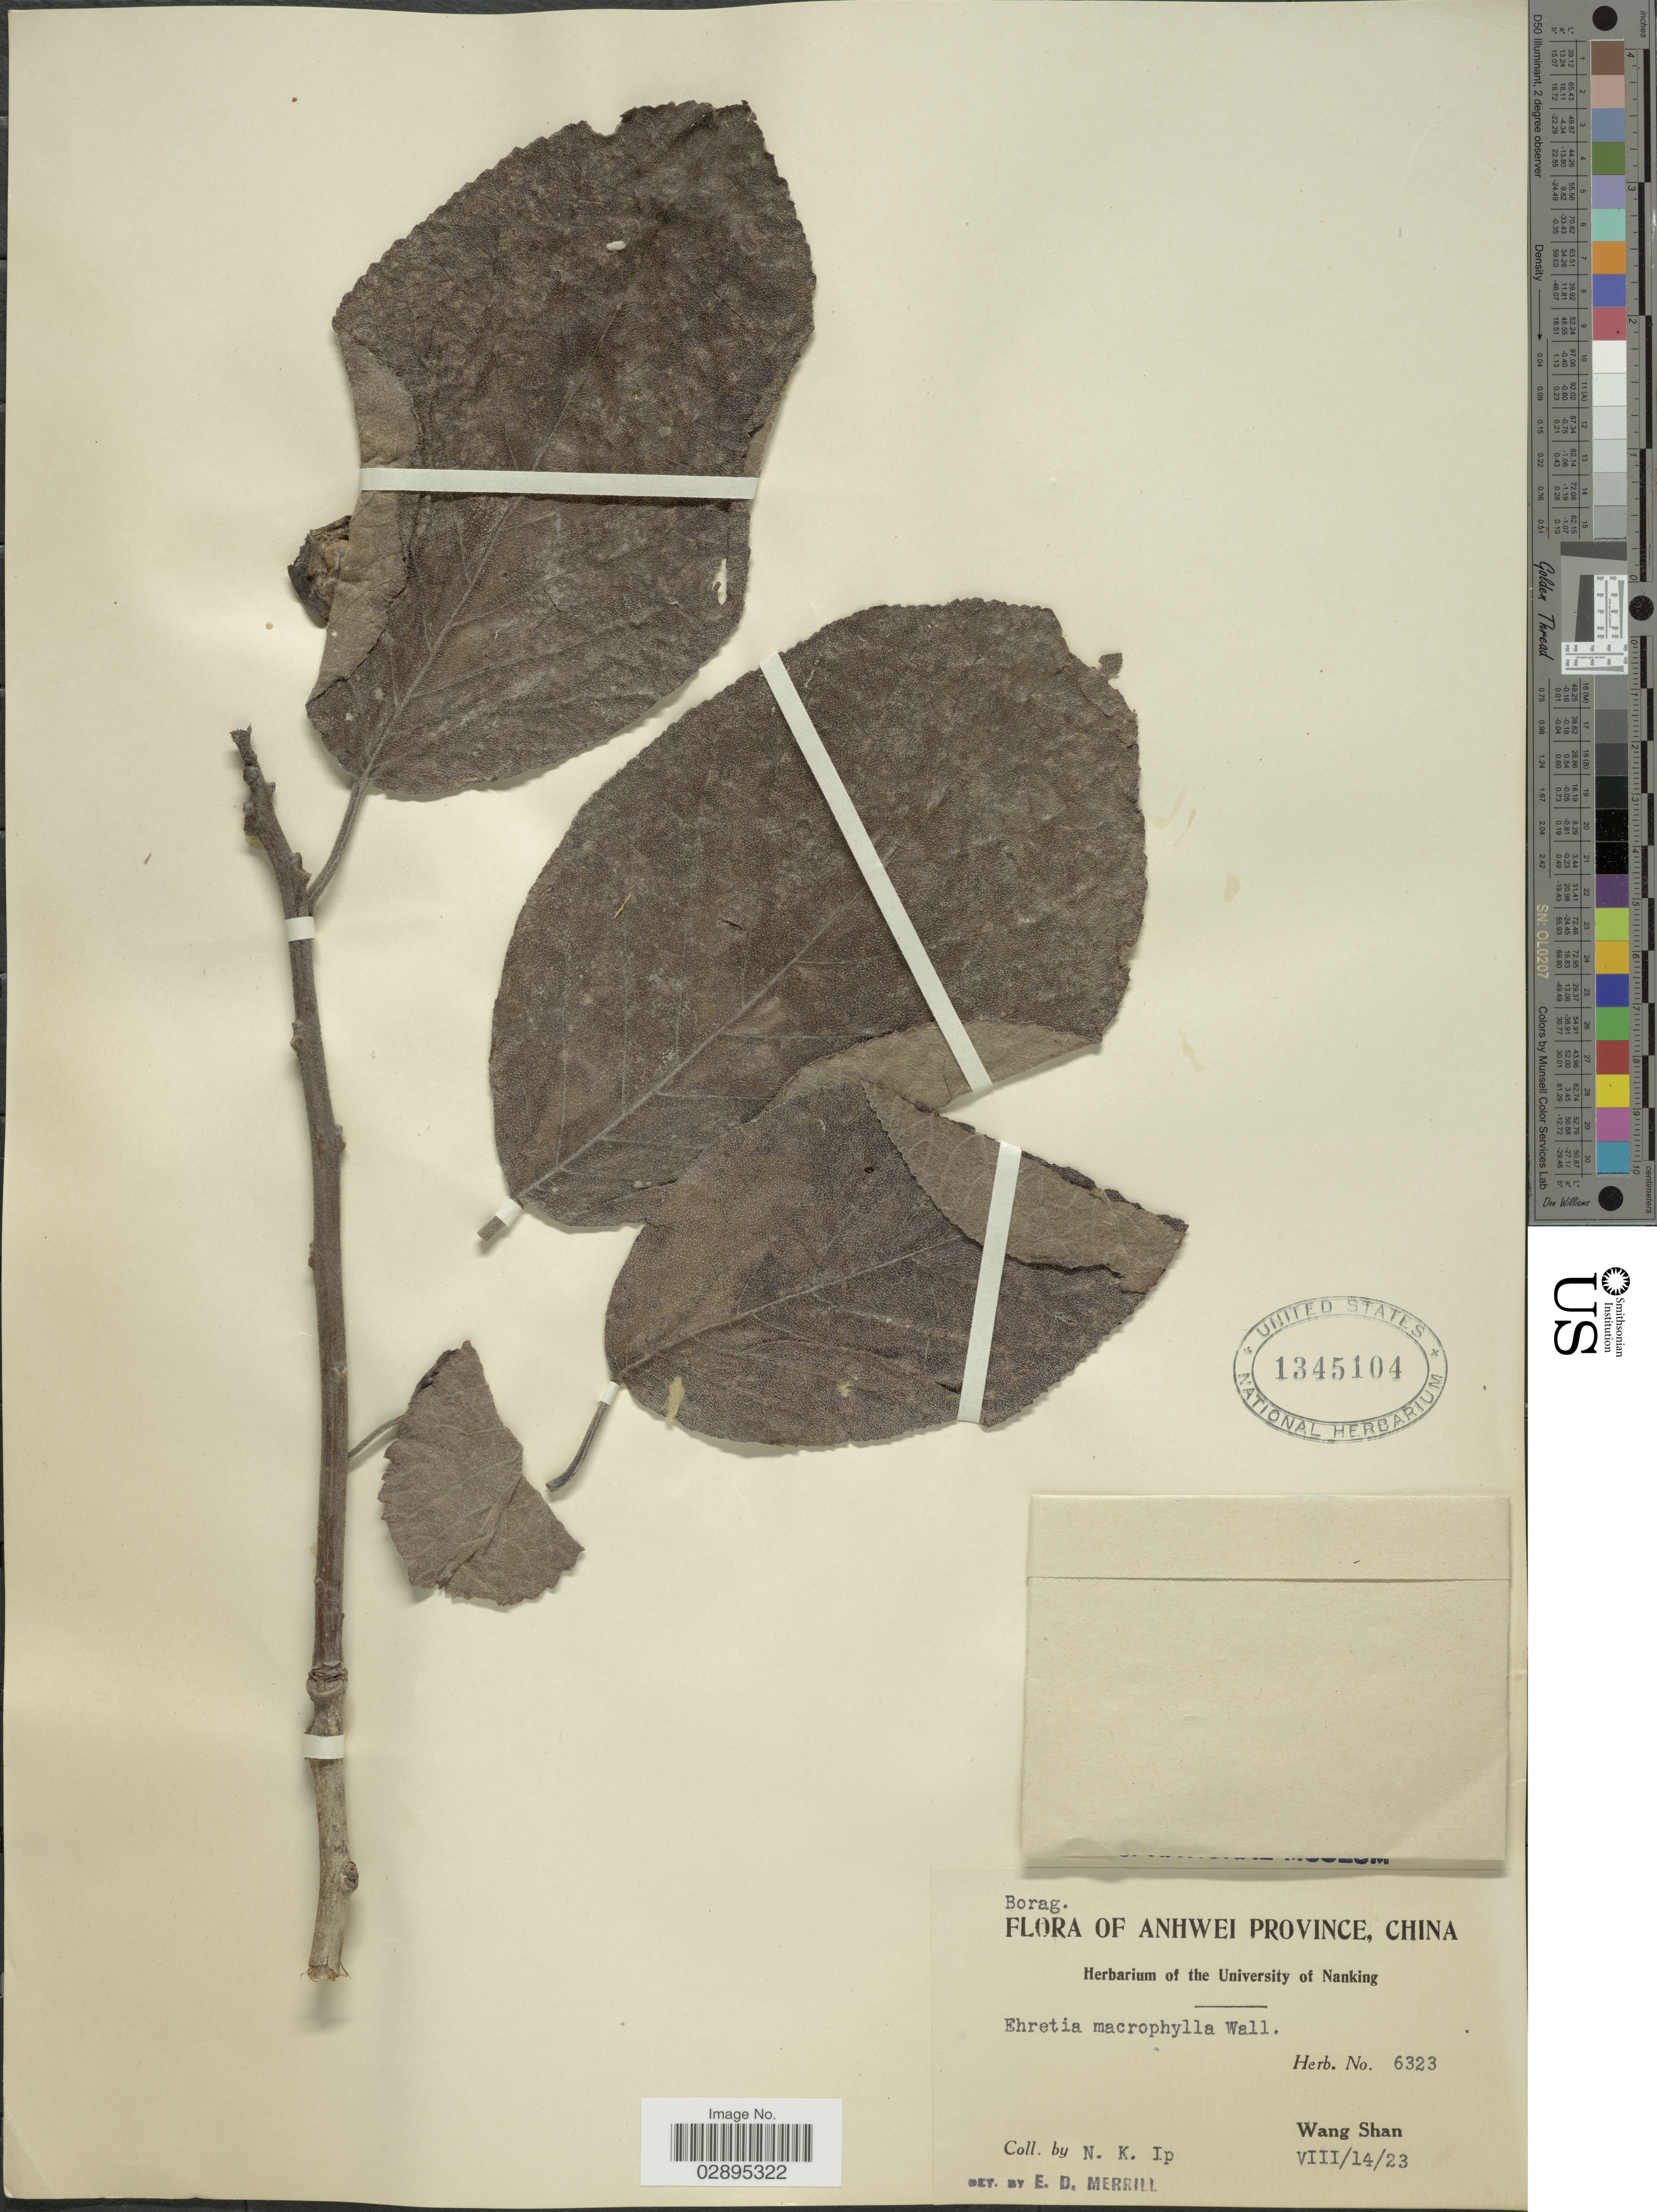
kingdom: Plantae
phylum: Tracheophyta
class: Magnoliopsida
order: Boraginales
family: Ehretiaceae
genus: Ehretia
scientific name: Ehretia dicksonii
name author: Hance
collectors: N. Ip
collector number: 5323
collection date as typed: Transcribed d/m/y: 14/8/23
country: China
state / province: Anhui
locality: Anhwei Province. Wang Shan.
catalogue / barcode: US 1345104